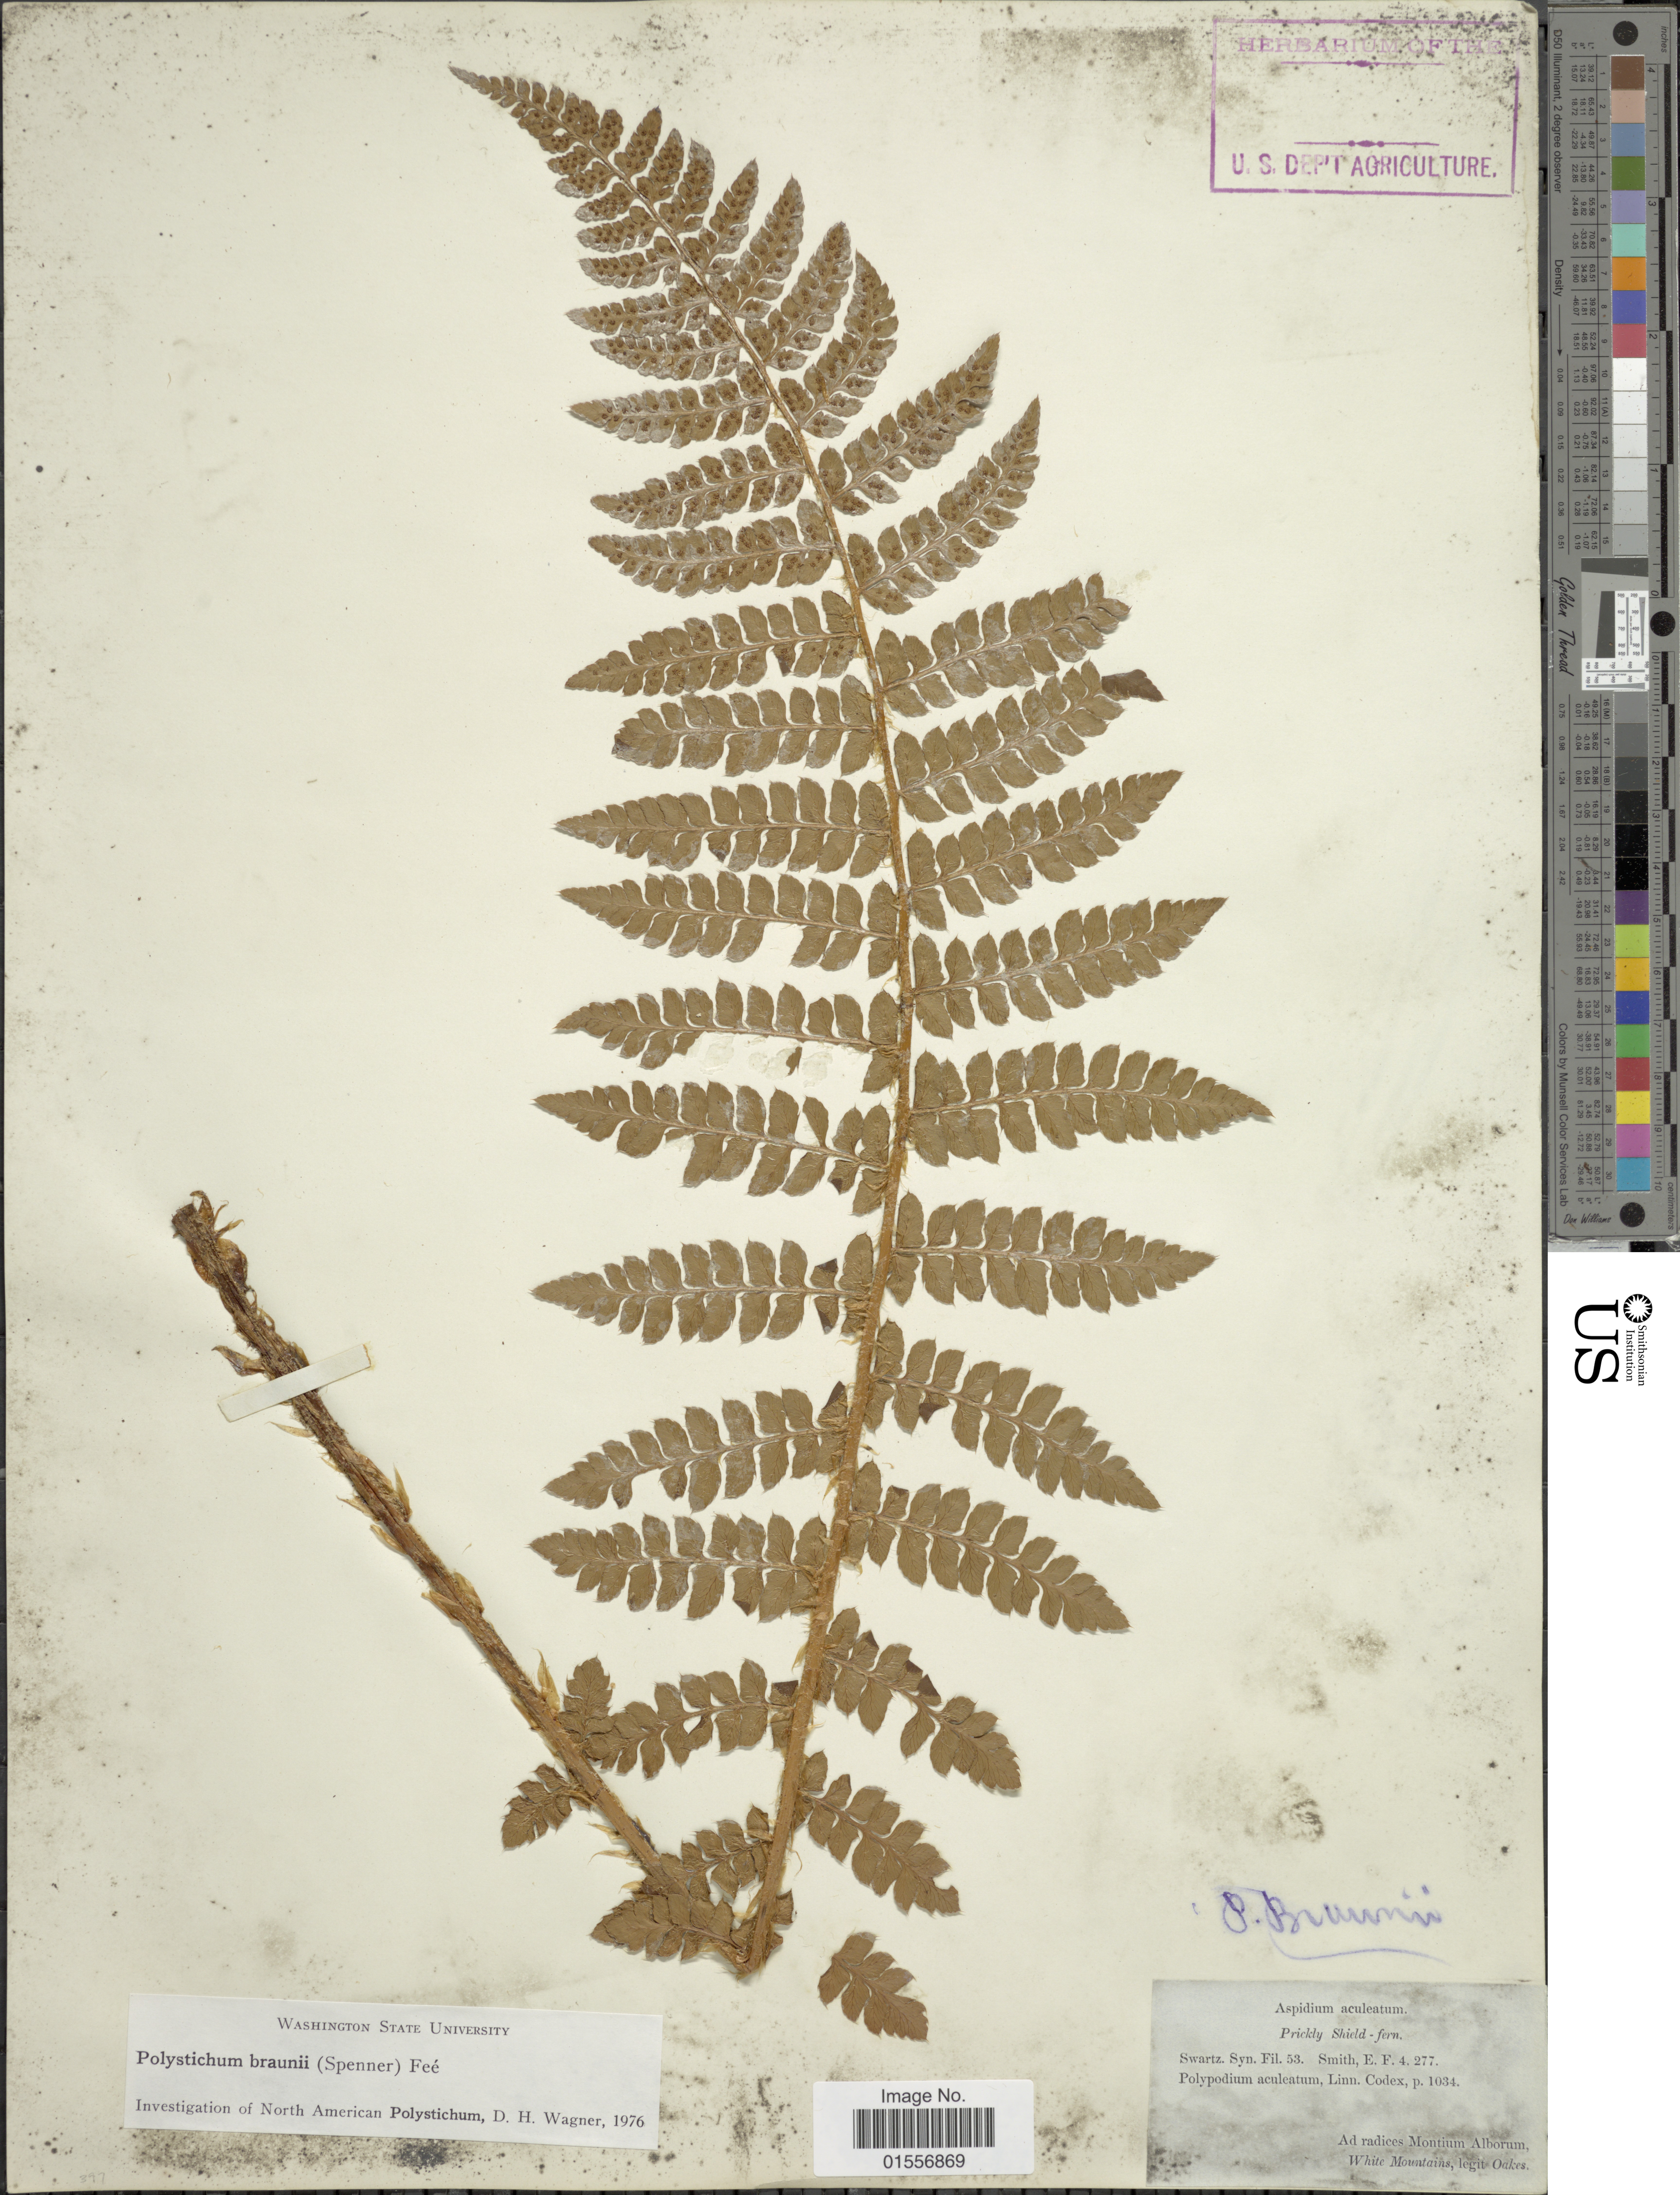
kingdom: Plantae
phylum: Tracheophyta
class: Polypodiopsida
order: Polypodiales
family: Dryopteridaceae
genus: Polystichum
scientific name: Polystichum braunii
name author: (Spenn.) Fée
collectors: -. Oakes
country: United States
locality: Ad radices Montium Alborum, White Mountains.